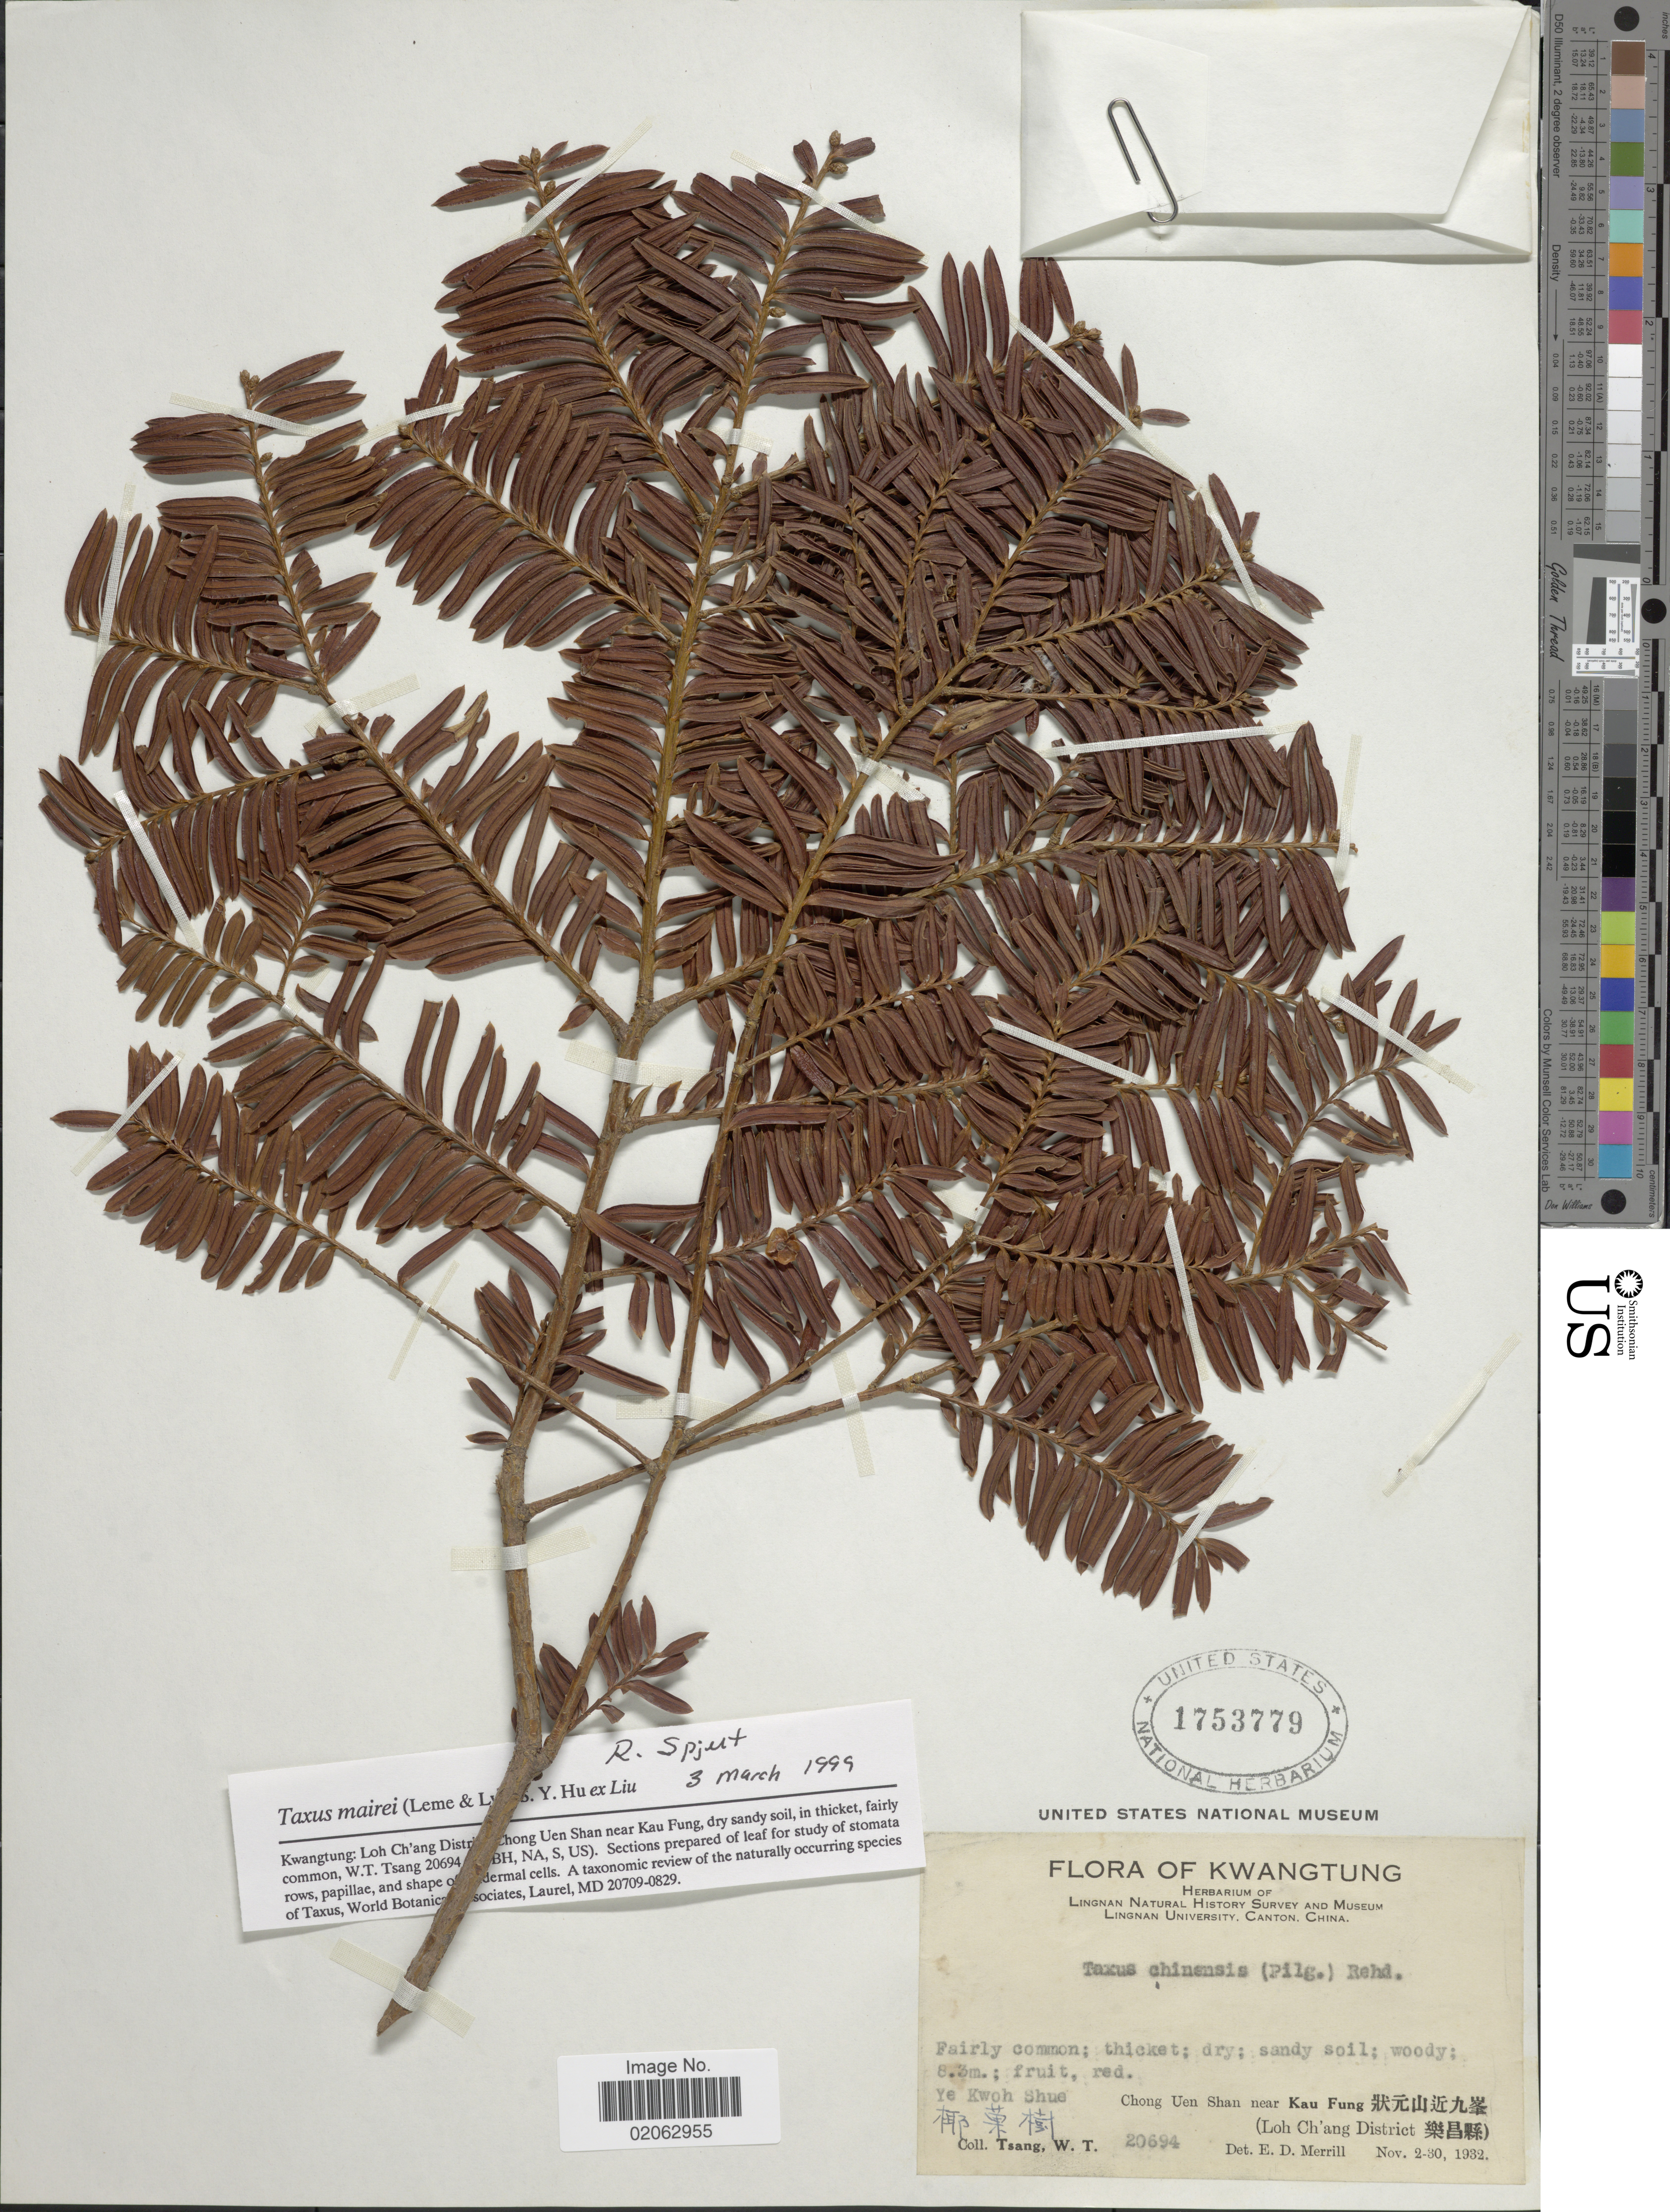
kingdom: Plantae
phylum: Tracheophyta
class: Pinopsida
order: Pinales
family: Taxaceae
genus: Taxus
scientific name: Taxus celebica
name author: (Warb.) H.L. Li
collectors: W. T. Tsang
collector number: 20694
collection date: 1932-11-02/1932-11-30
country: China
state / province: Guangdong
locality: Kwangtung, Ye Kwoh Shue, Chong Uen Shan near Kau Fung (Loh Ch'ang District).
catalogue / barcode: US 1753779